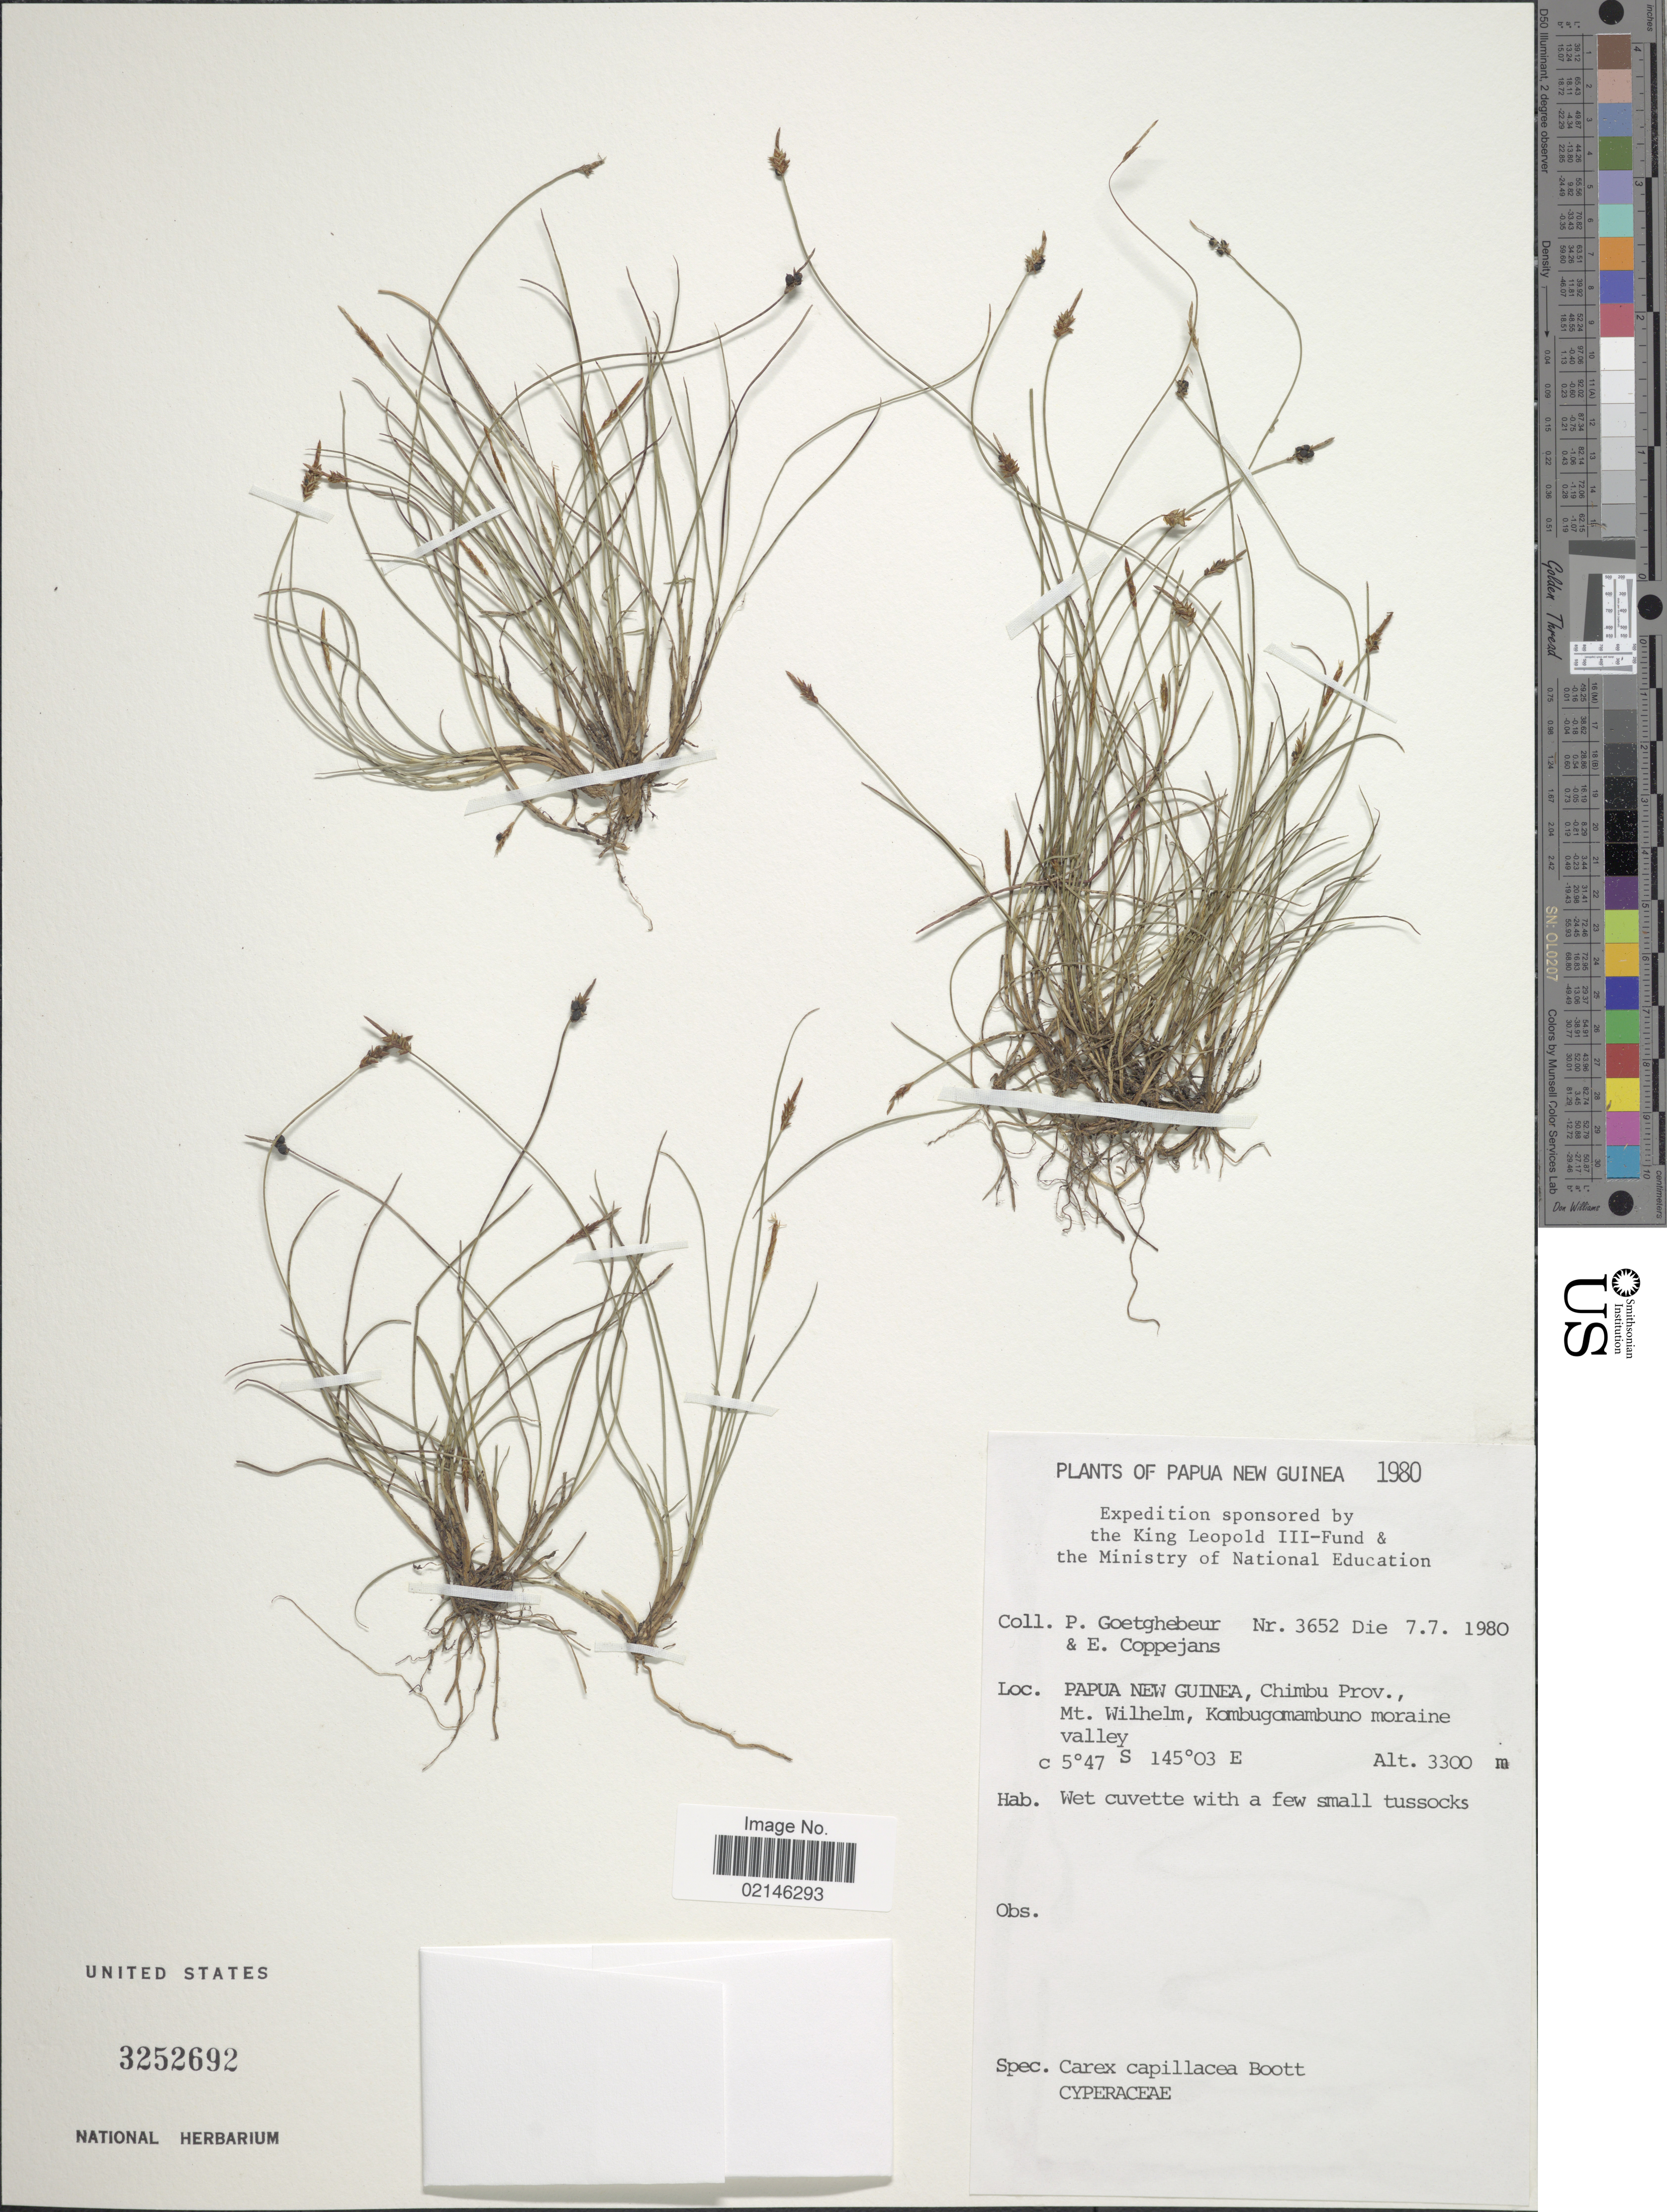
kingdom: Plantae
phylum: Tracheophyta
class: Liliopsida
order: Poales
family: Cyperaceae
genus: Carex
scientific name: Carex capillacea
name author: Boott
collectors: P. Goetghebeur & E. Coppejans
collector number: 3652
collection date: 1980-07-07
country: Papua New Guinea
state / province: Chimbu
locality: Mt. Wilhelm, Kombugomambuno moraine valley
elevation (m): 3300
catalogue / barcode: US 3252692